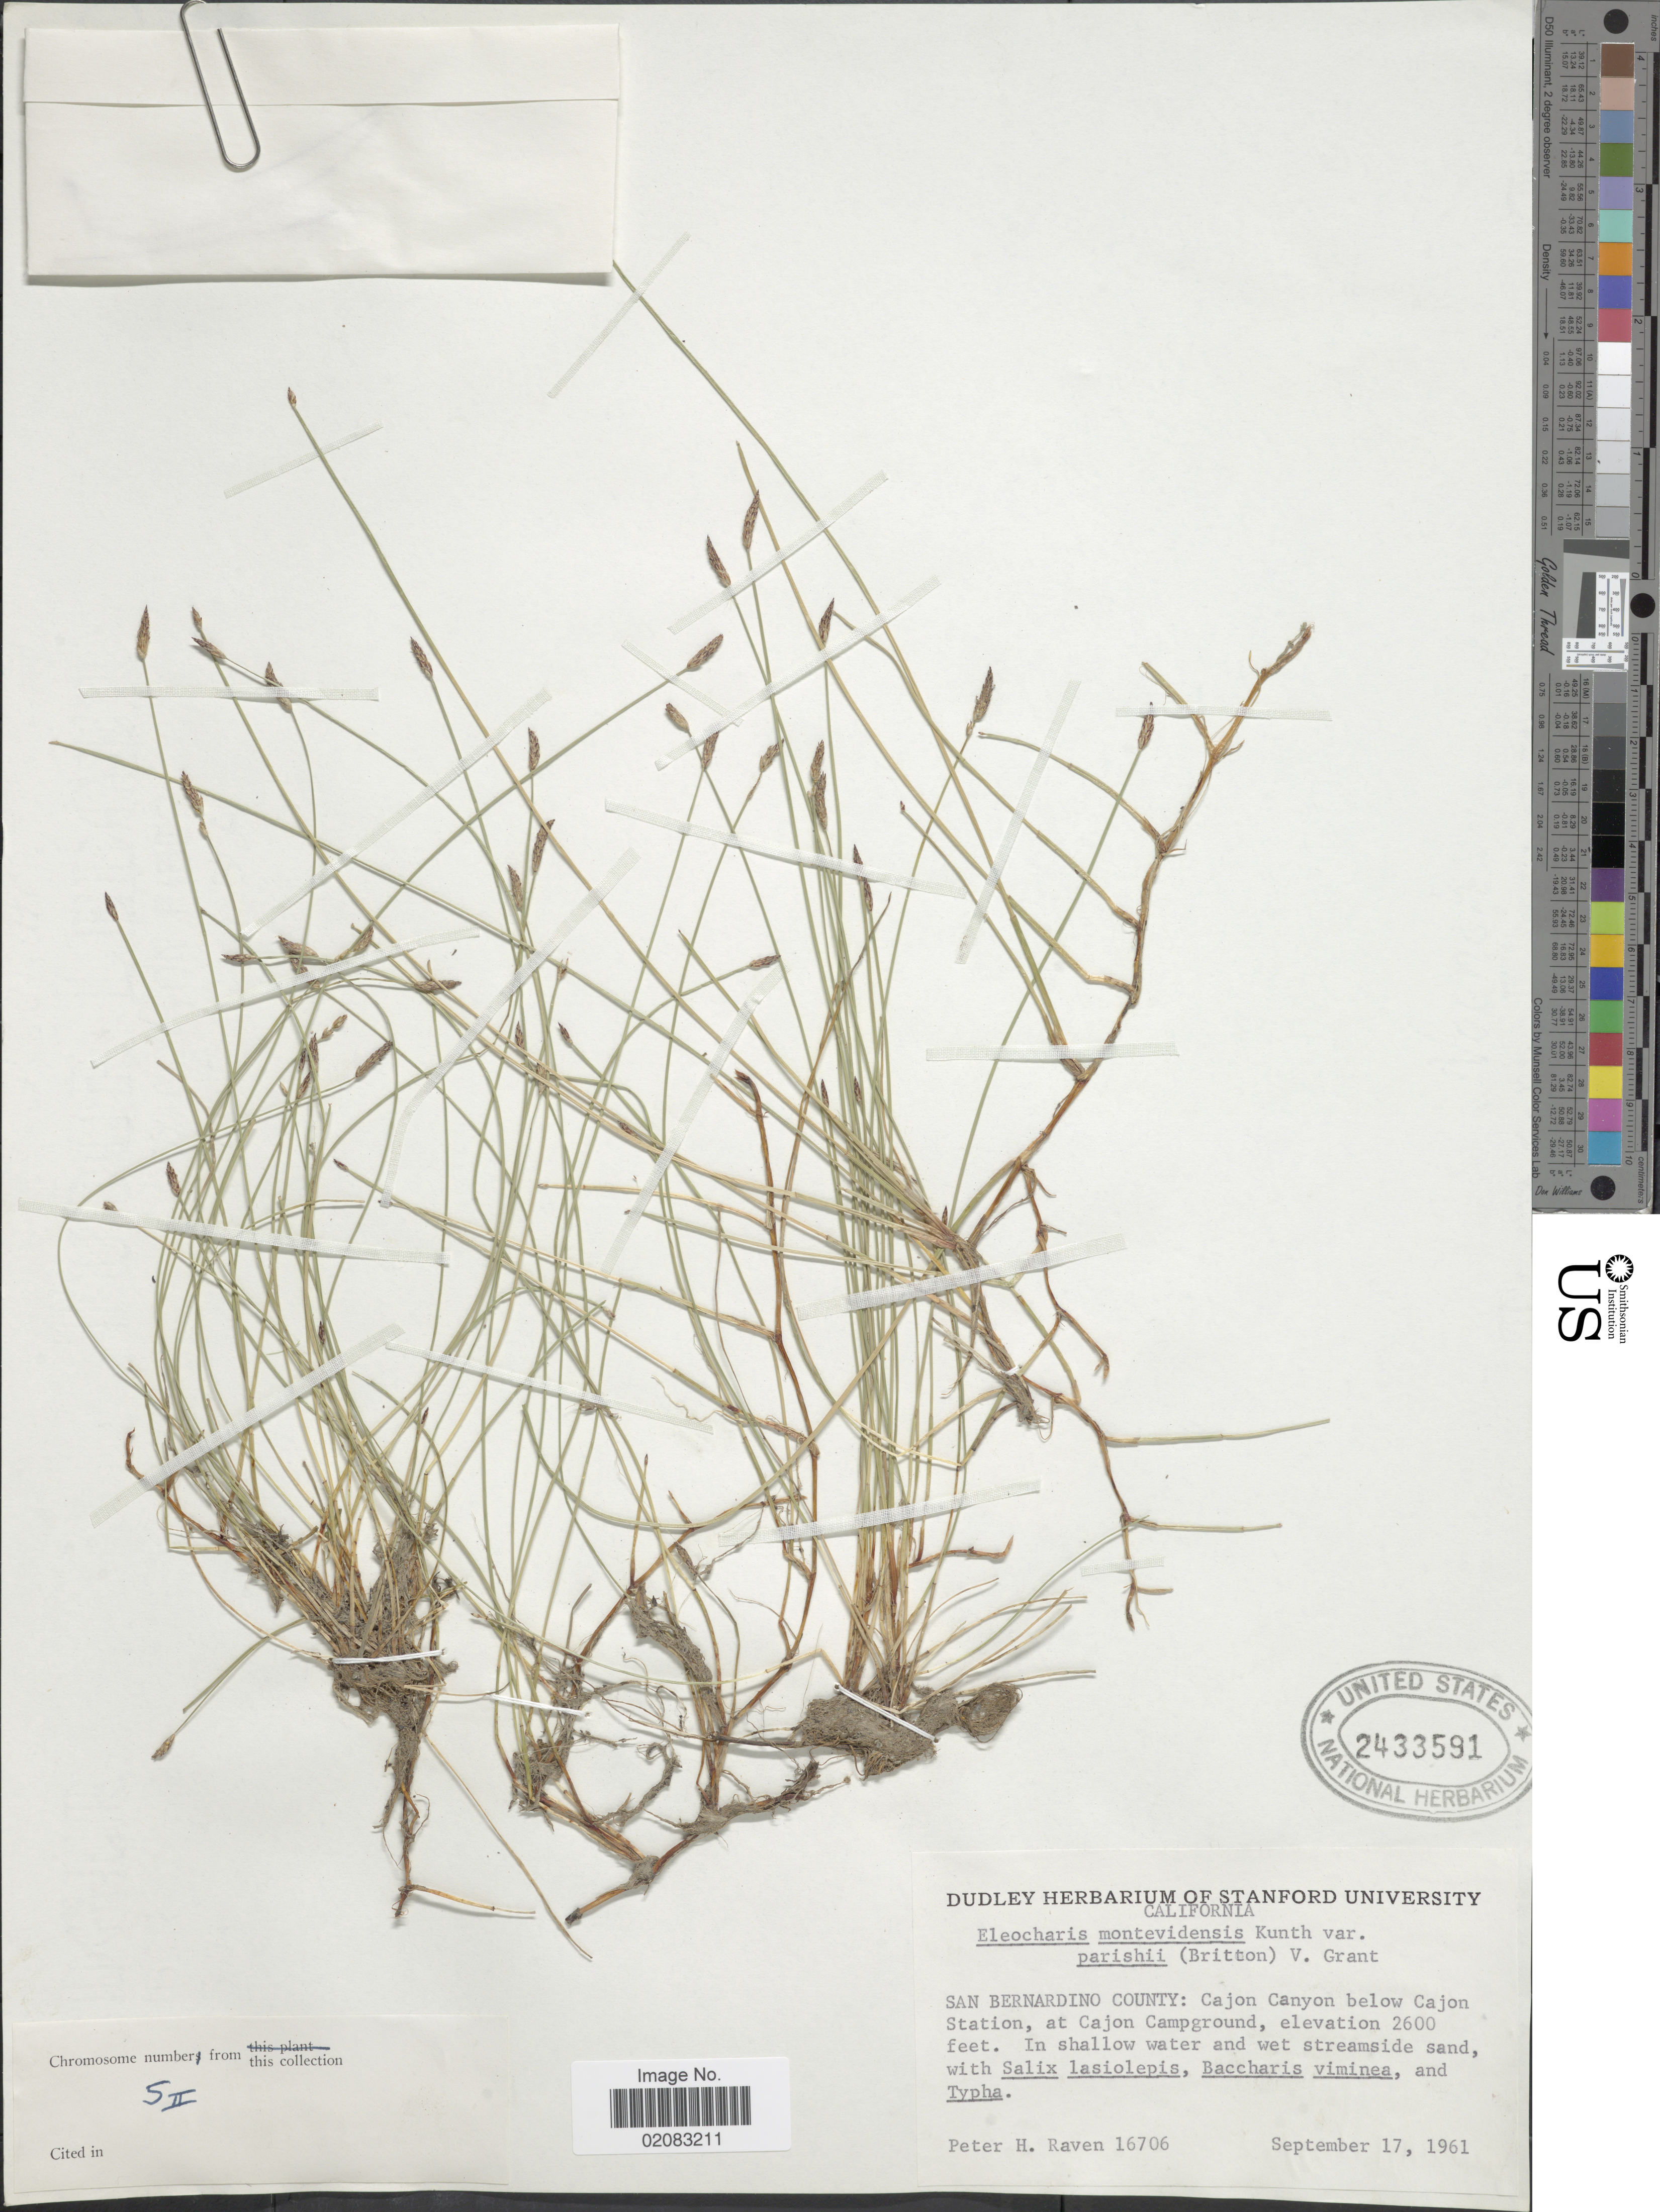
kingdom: Plantae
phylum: Tracheophyta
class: Liliopsida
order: Poales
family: Cyperaceae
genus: Eleocharis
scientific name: Eleocharis parishii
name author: Britton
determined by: Strong, Mark T., (BOT), Smithsonian Institution - National Museum of Natural History (UNITED STATES)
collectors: P. Raven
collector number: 16706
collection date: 1961-09-17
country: United States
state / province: California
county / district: San Bernardino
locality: San Bernardino County: Cajon Canyon below Cajon Station, at Cajon Campground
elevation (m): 792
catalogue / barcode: US 2433591